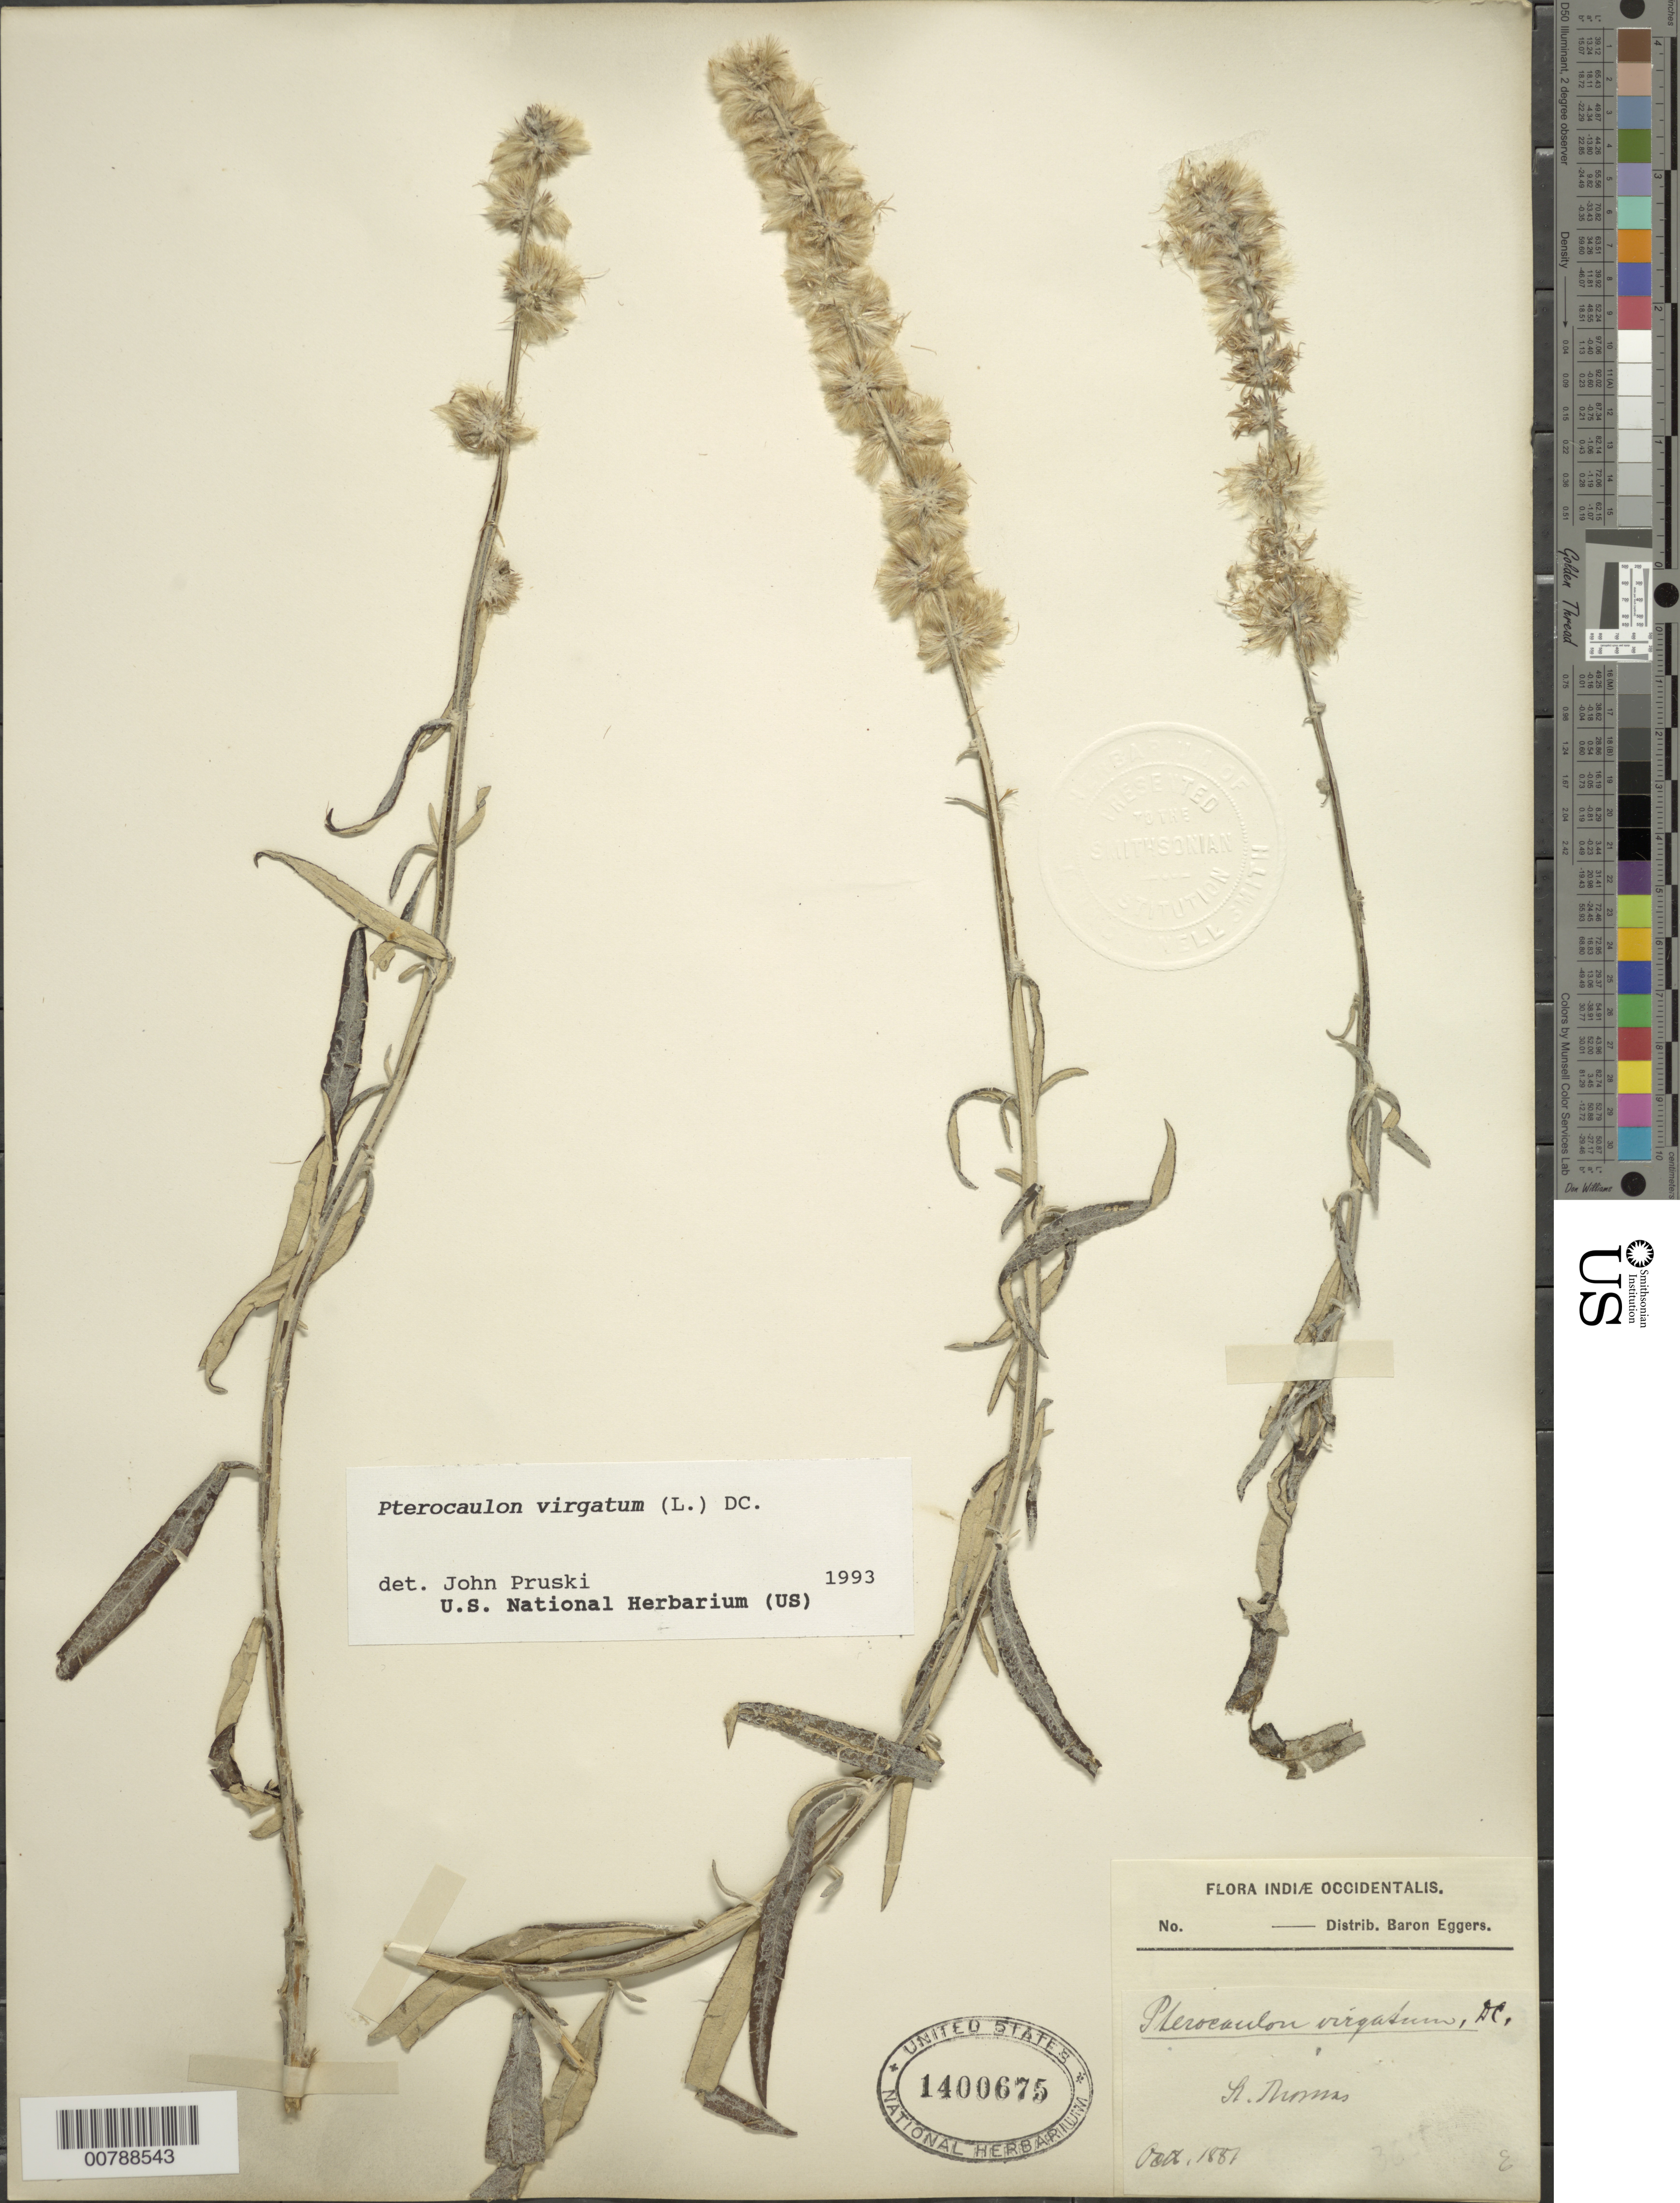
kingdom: Plantae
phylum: Tracheophyta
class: Magnoliopsida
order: Asterales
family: Asteraceae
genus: Pterocaulon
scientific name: Pterocaulon virgatum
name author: (L.) DC.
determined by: Pruski, J. F.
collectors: H. F. A. von Eggers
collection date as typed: Oct 1881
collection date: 1881-10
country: U.S. Virgin Islands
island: St. Thomas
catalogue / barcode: US 1400675